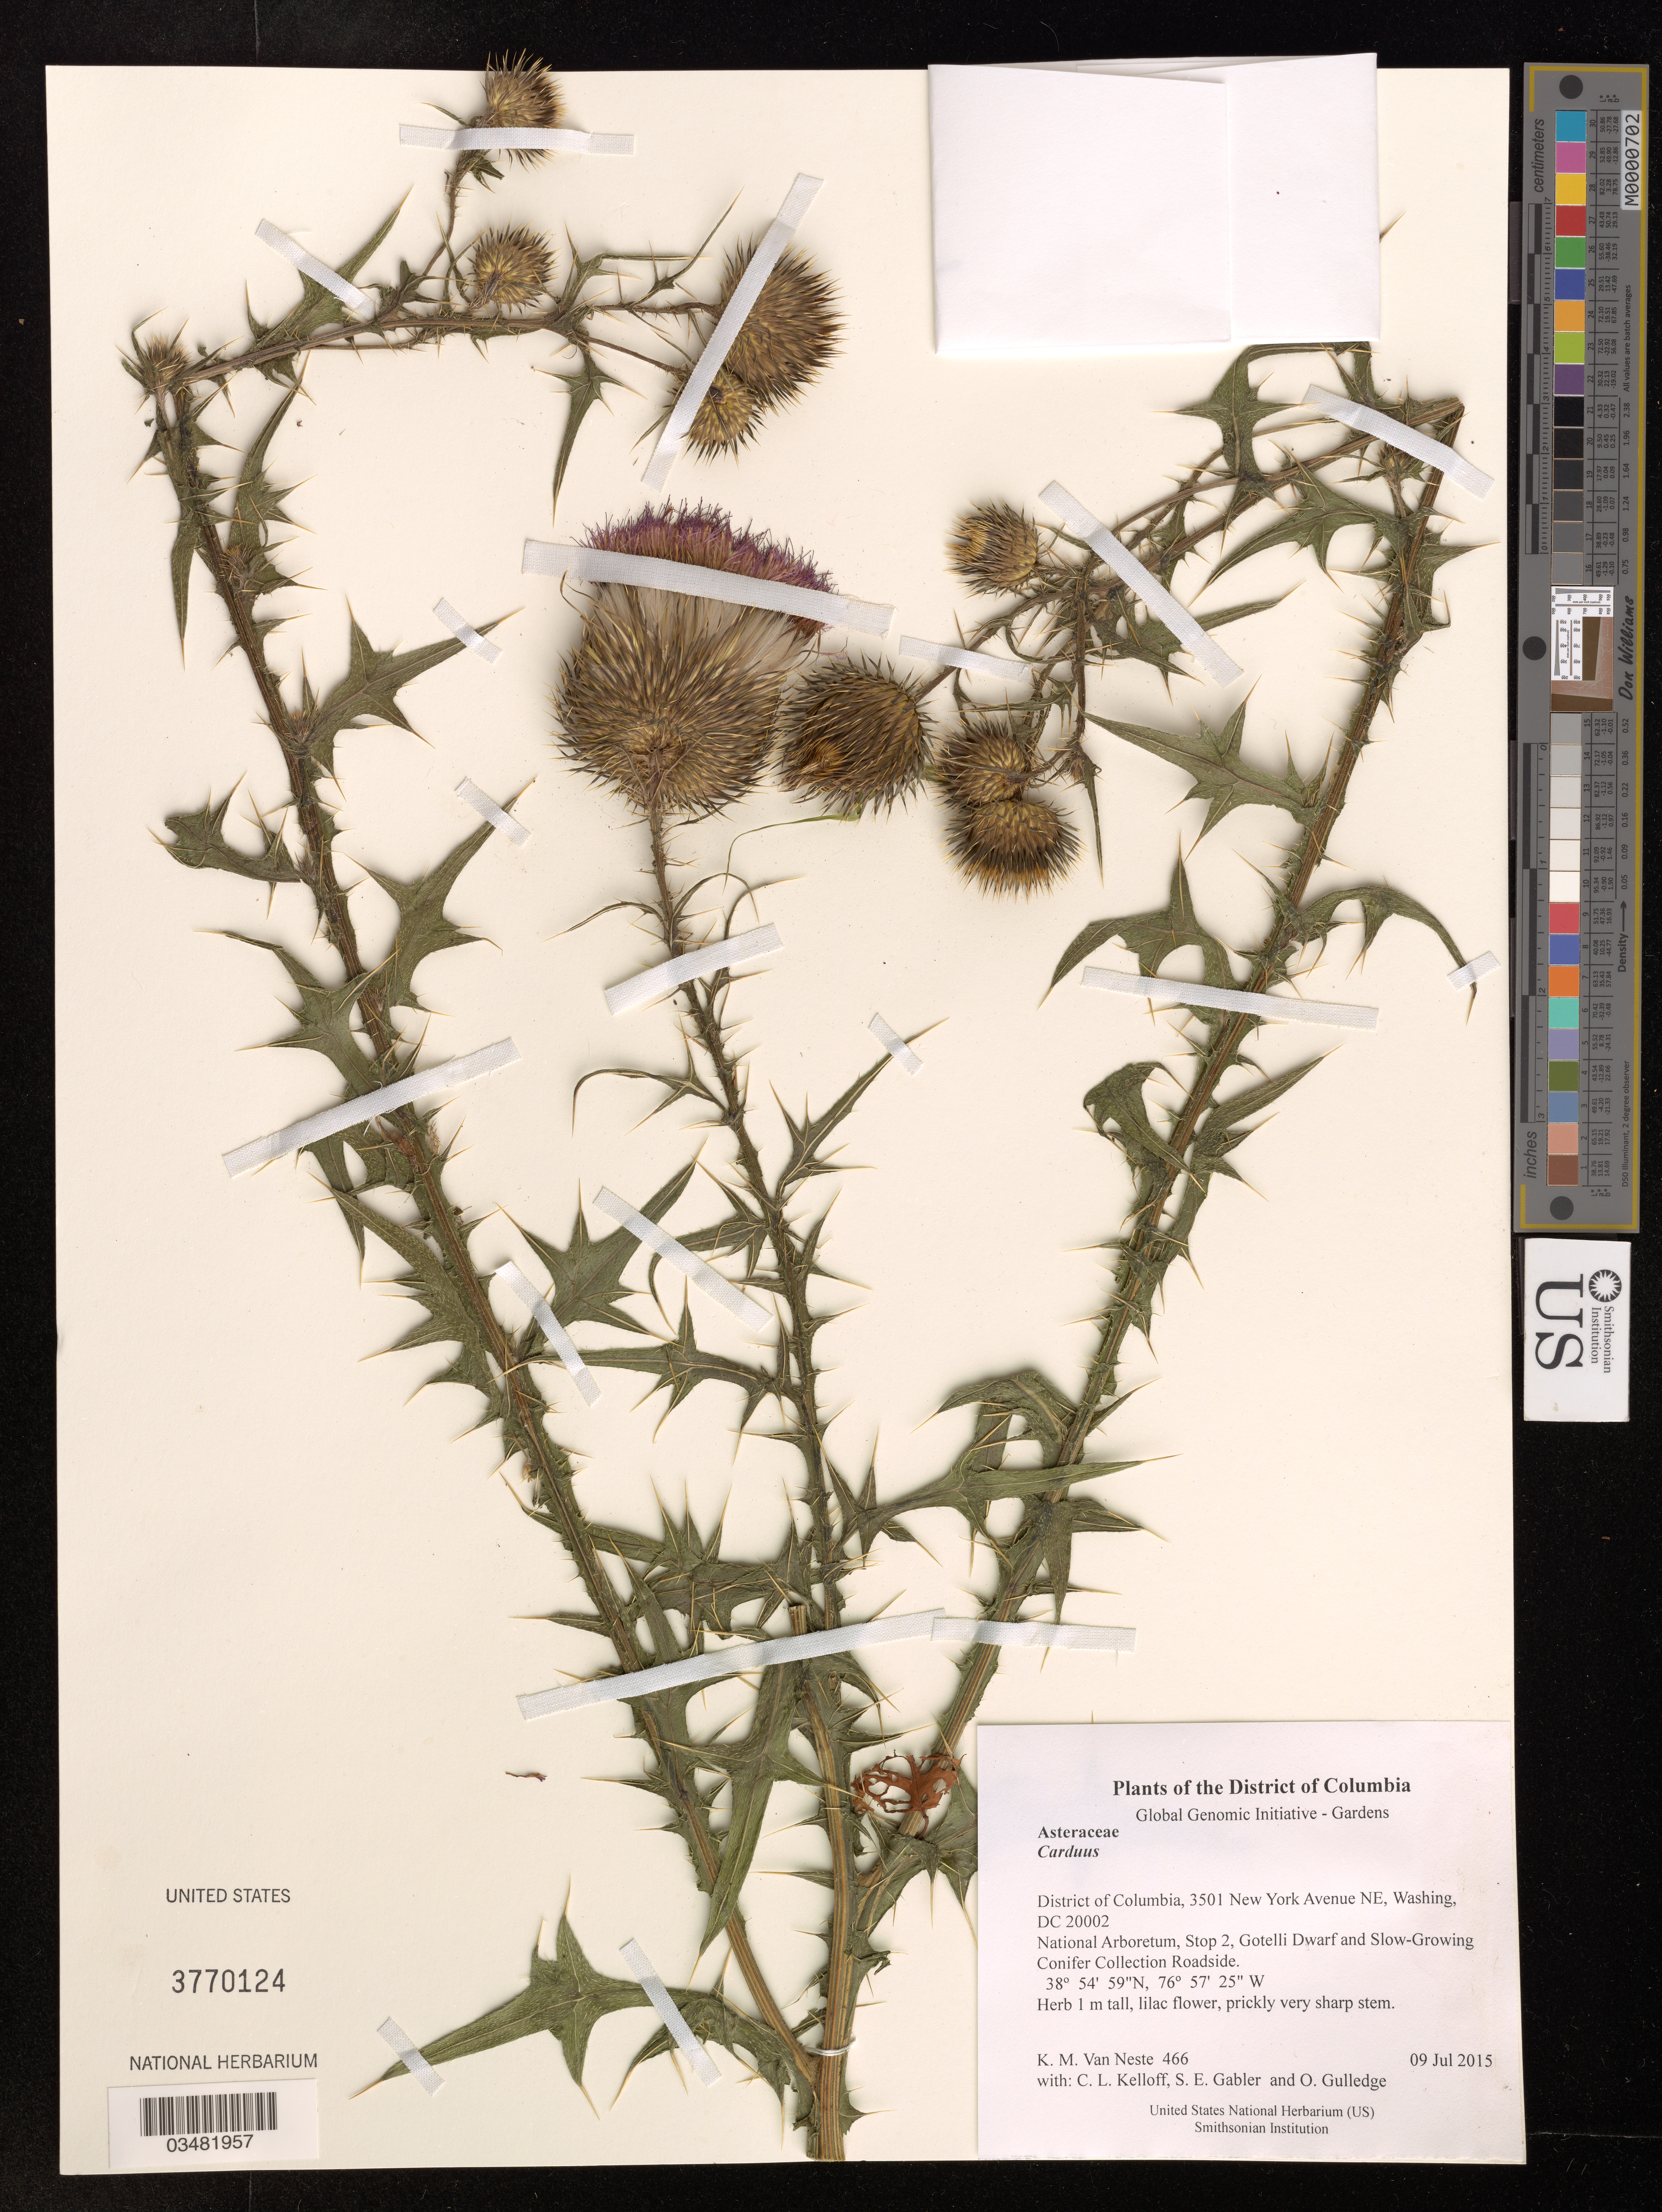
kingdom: Plantae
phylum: Tracheophyta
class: Magnoliopsida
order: Asterales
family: Asteraceae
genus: Carduus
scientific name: Carduus sp.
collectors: K. M. Van Neste, C. L. Kelloff, S. E. Gabler & O. Gulledge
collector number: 466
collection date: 2015-07-09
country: United States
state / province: District of Columbia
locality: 3501 New York Avenue NE, Washing, DC 20002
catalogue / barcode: US 3770124